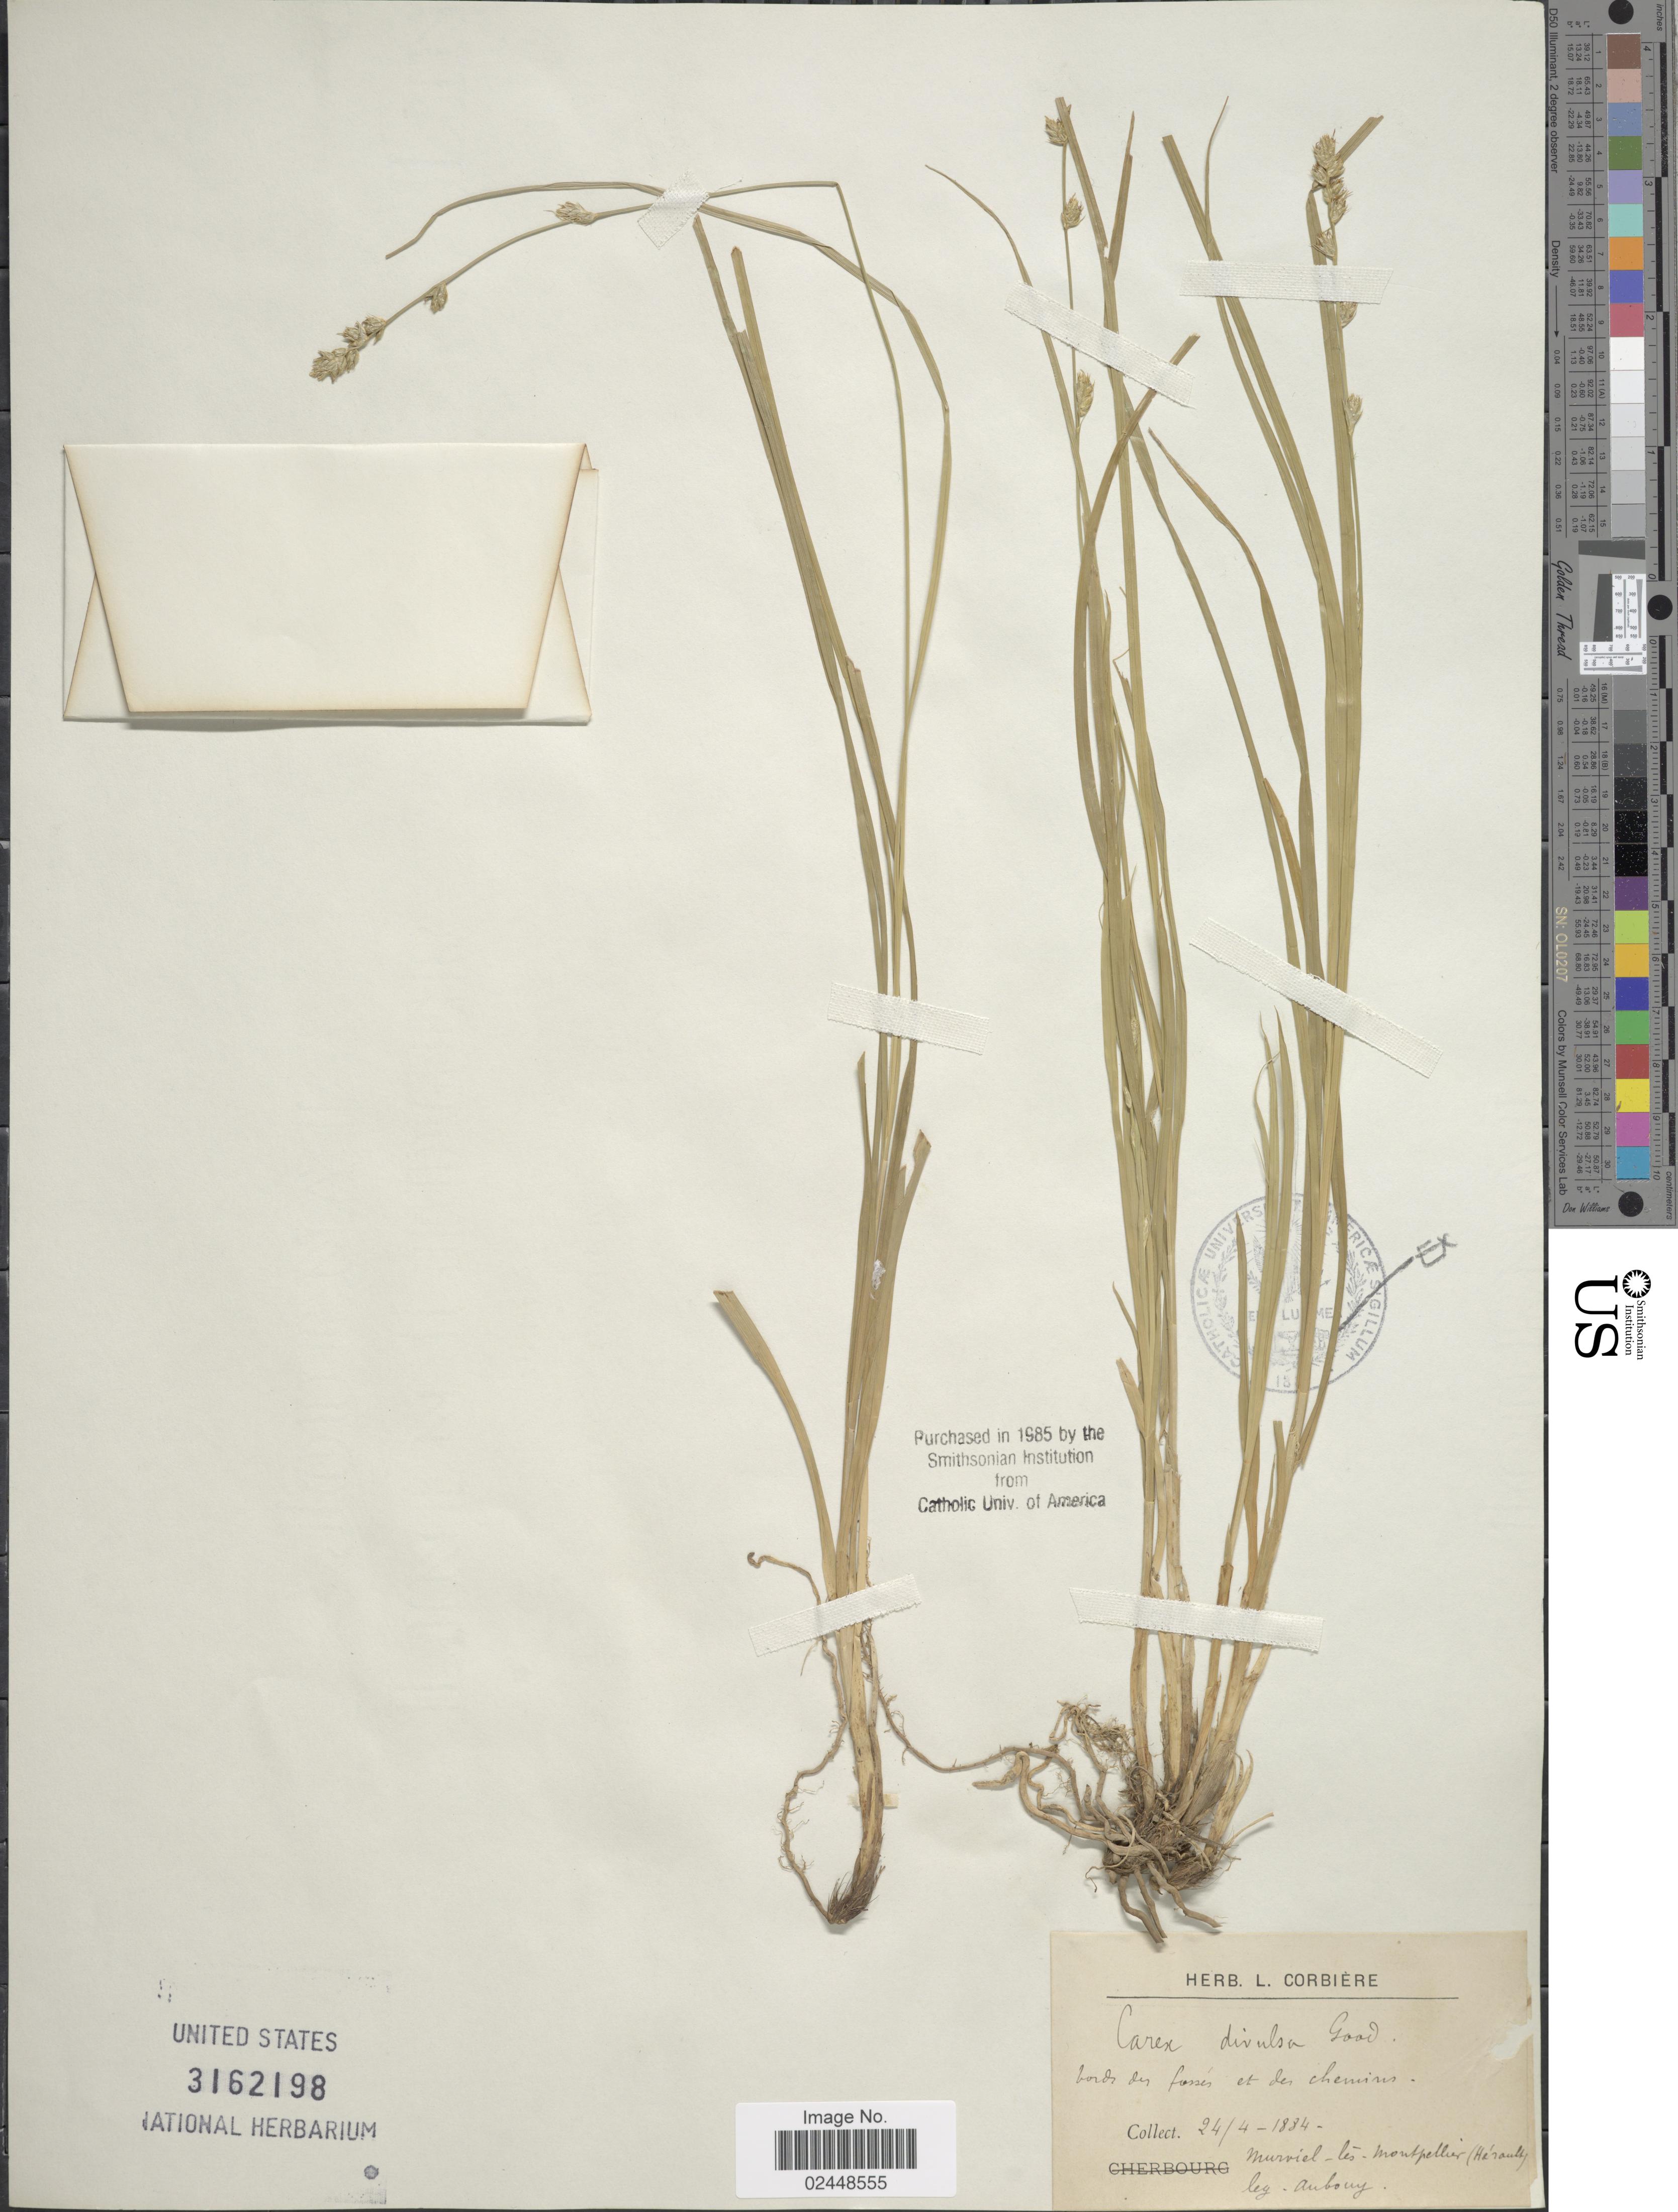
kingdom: Plantae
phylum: Tracheophyta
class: Liliopsida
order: Poales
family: Cyperaceae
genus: Carex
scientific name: Carex divulsa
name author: Stokes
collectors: -. Anbouy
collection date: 1883-04-24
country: France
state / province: Occitanie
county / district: Hérault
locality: Bords des fosses et des chemius. Murviel-les-Montpellier (Herault)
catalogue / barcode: US 3162198